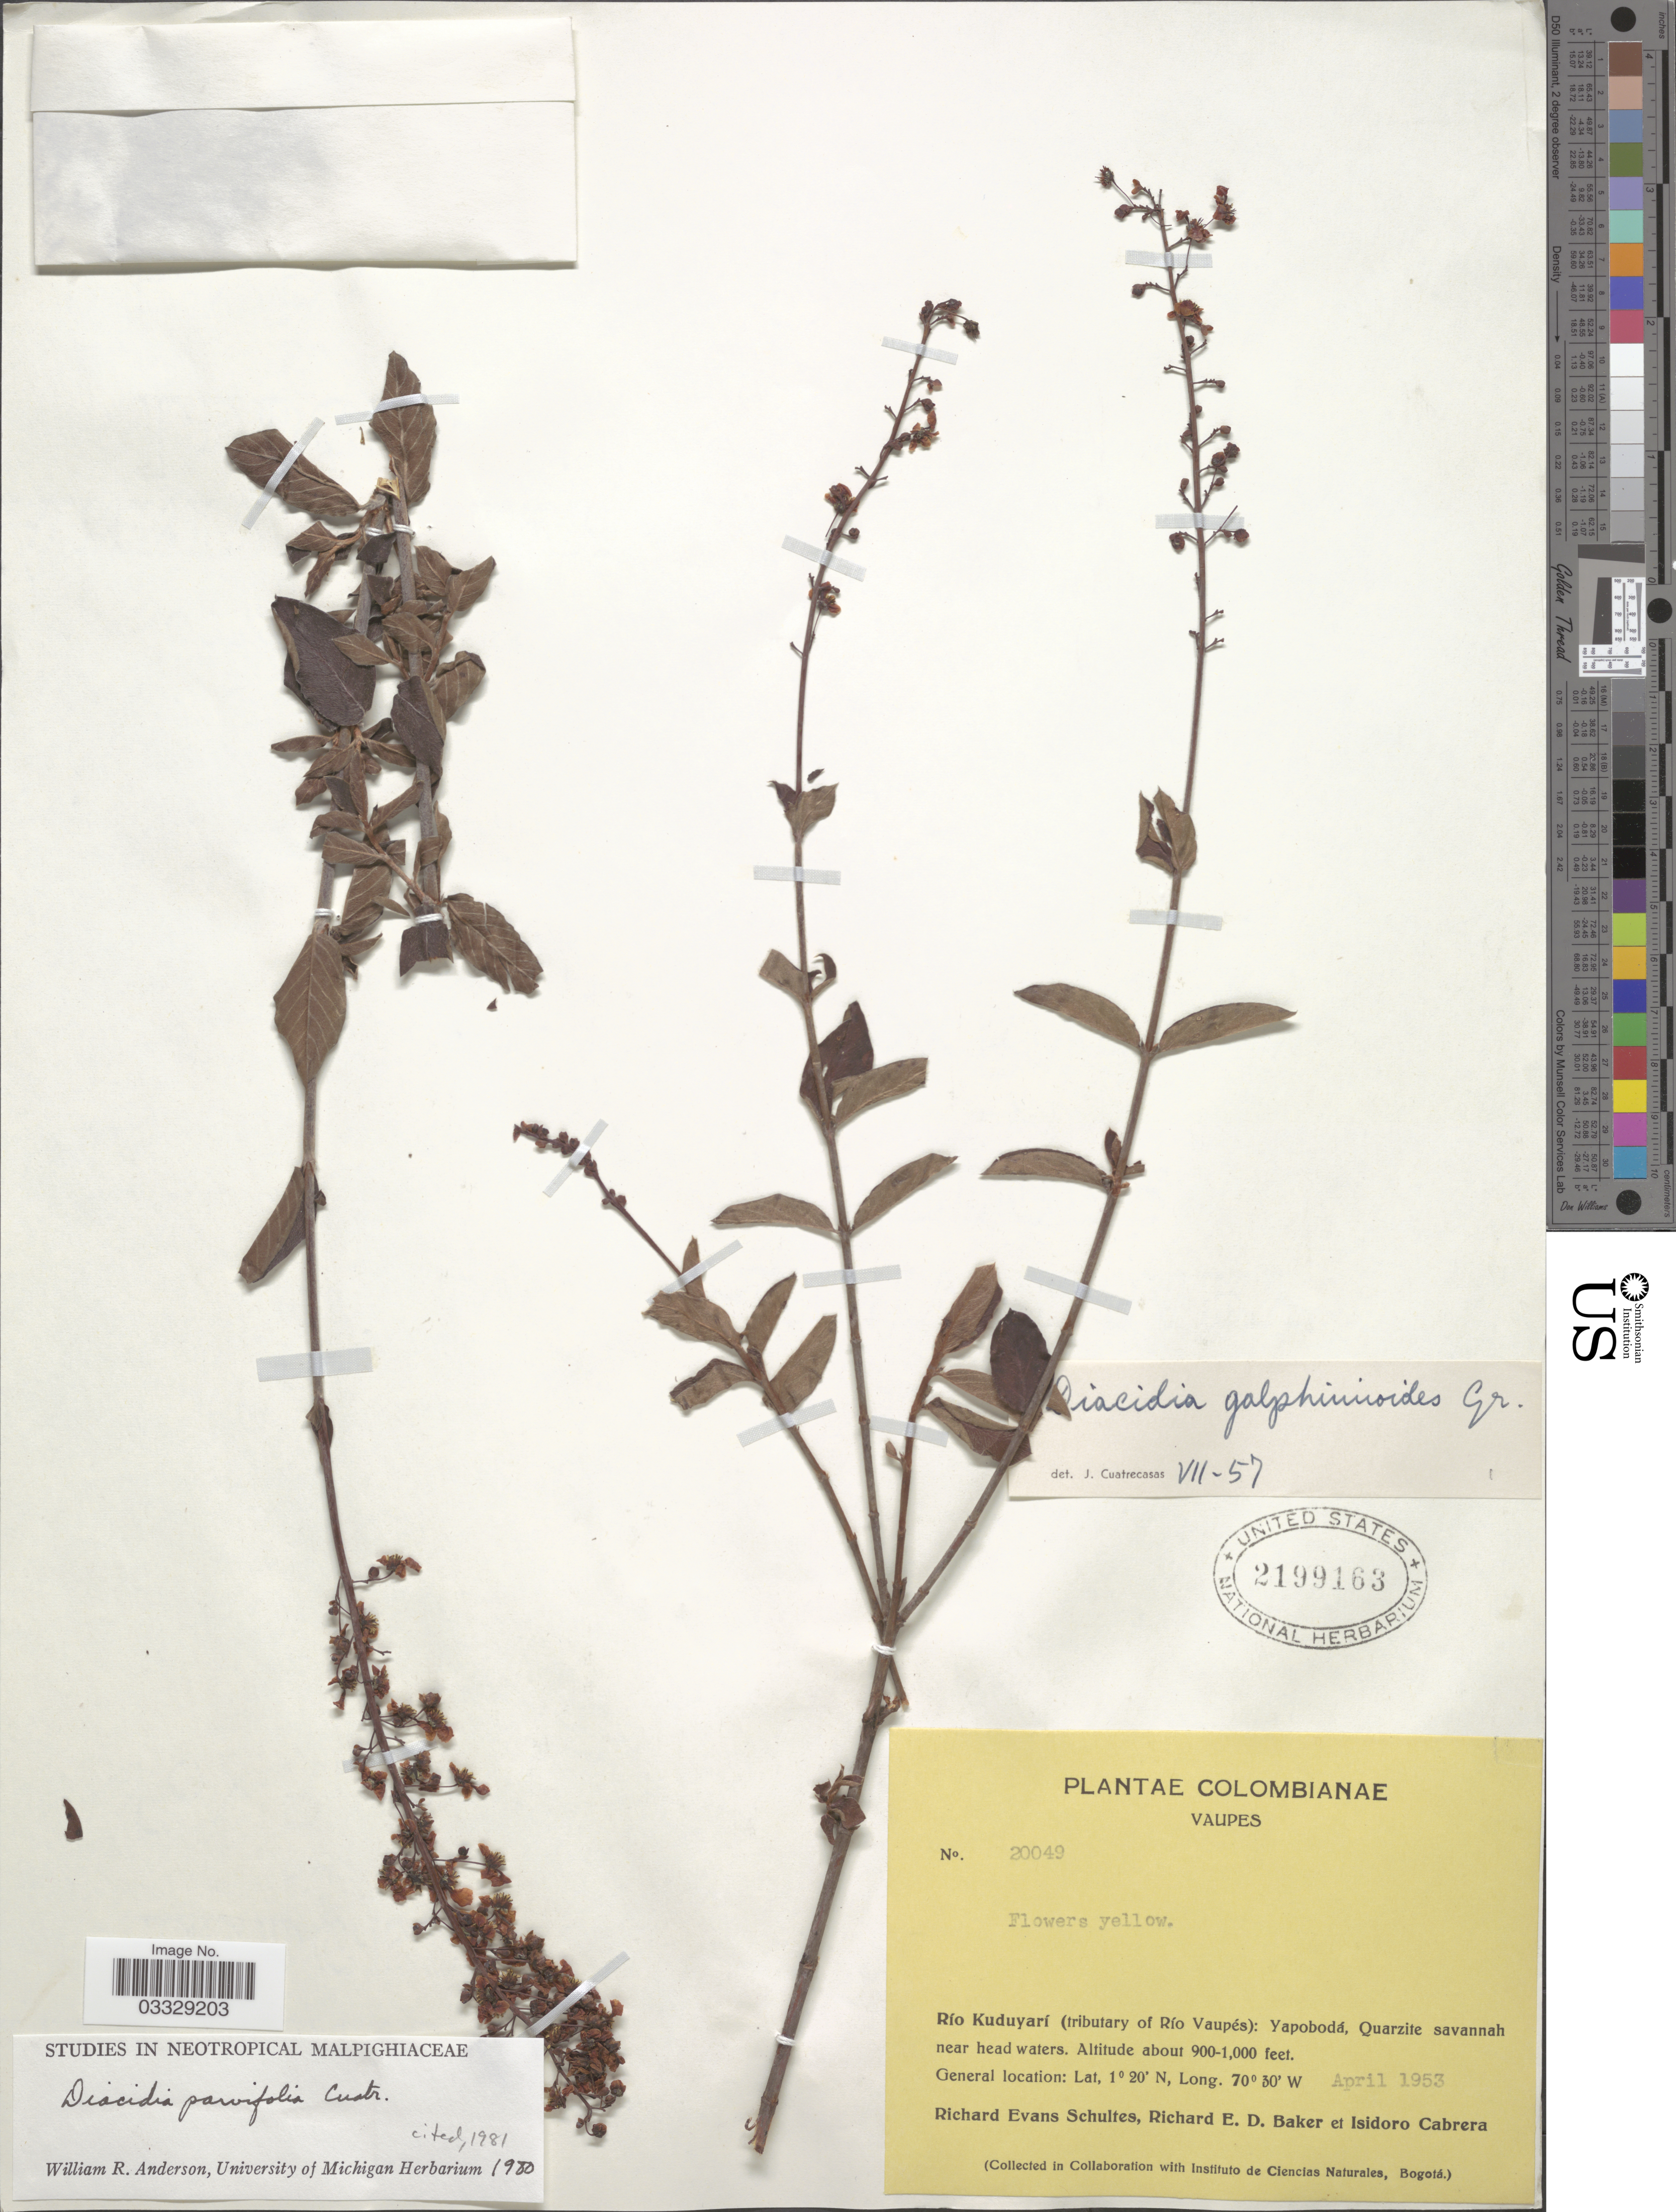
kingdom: Plantae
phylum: Tracheophyta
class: Magnoliopsida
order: Malpighiales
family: Malpighiaceae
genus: Diacidia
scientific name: Diacidia parvifolia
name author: Cuatrec.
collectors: R. E. Schultes, R. E. D. Baker & I. Cabrera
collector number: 20049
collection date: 1953-04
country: Colombia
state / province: Vaupés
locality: Río Kuduyarí (tributary of Río Vaupés): Yapobodá, Quartzite savannah near head waters.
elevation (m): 274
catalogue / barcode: US 2199163